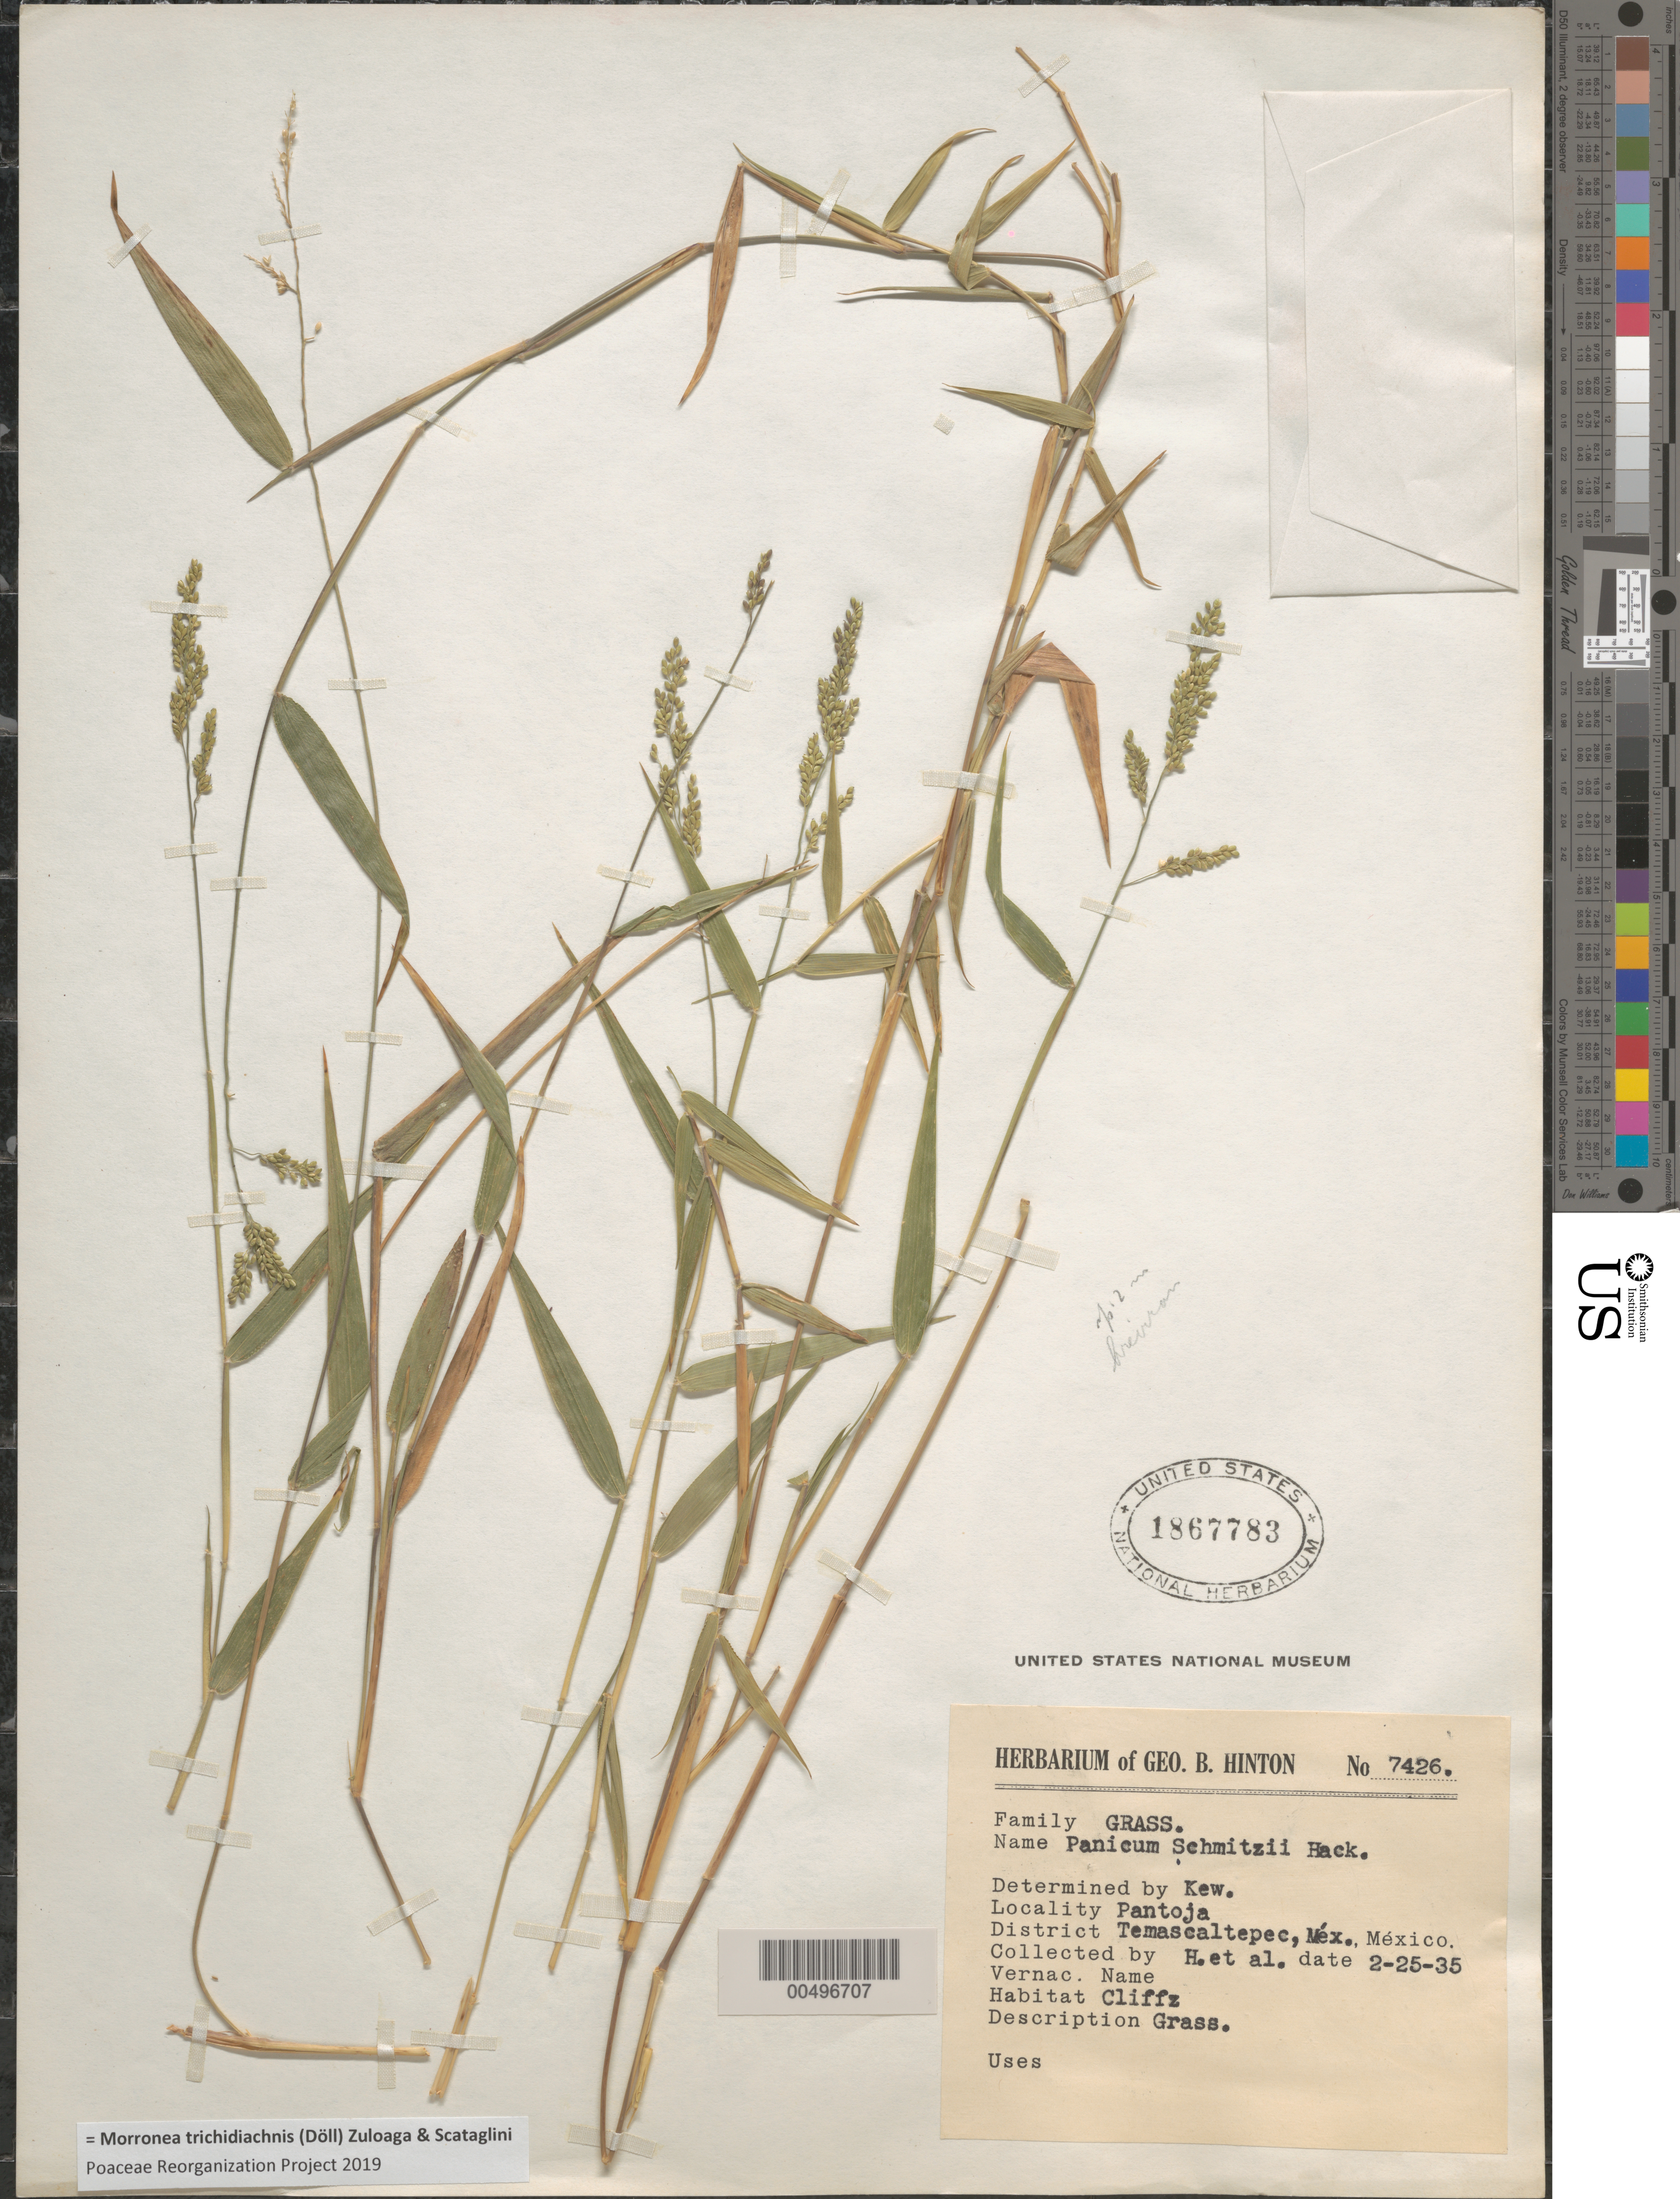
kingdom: Plantae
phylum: Tracheophyta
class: Liliopsida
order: Poales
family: Poaceae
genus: Morronea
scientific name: Morronea trichidiachnis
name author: (Döll) Zuloaga & Scataglini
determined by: Poaceae Reorganization Project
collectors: G. B. Hinton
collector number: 7426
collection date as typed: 25 Feb 1935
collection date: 1935-02-25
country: Mexico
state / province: México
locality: Pantoja, Dist: Temascaltepec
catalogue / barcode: US 1867783